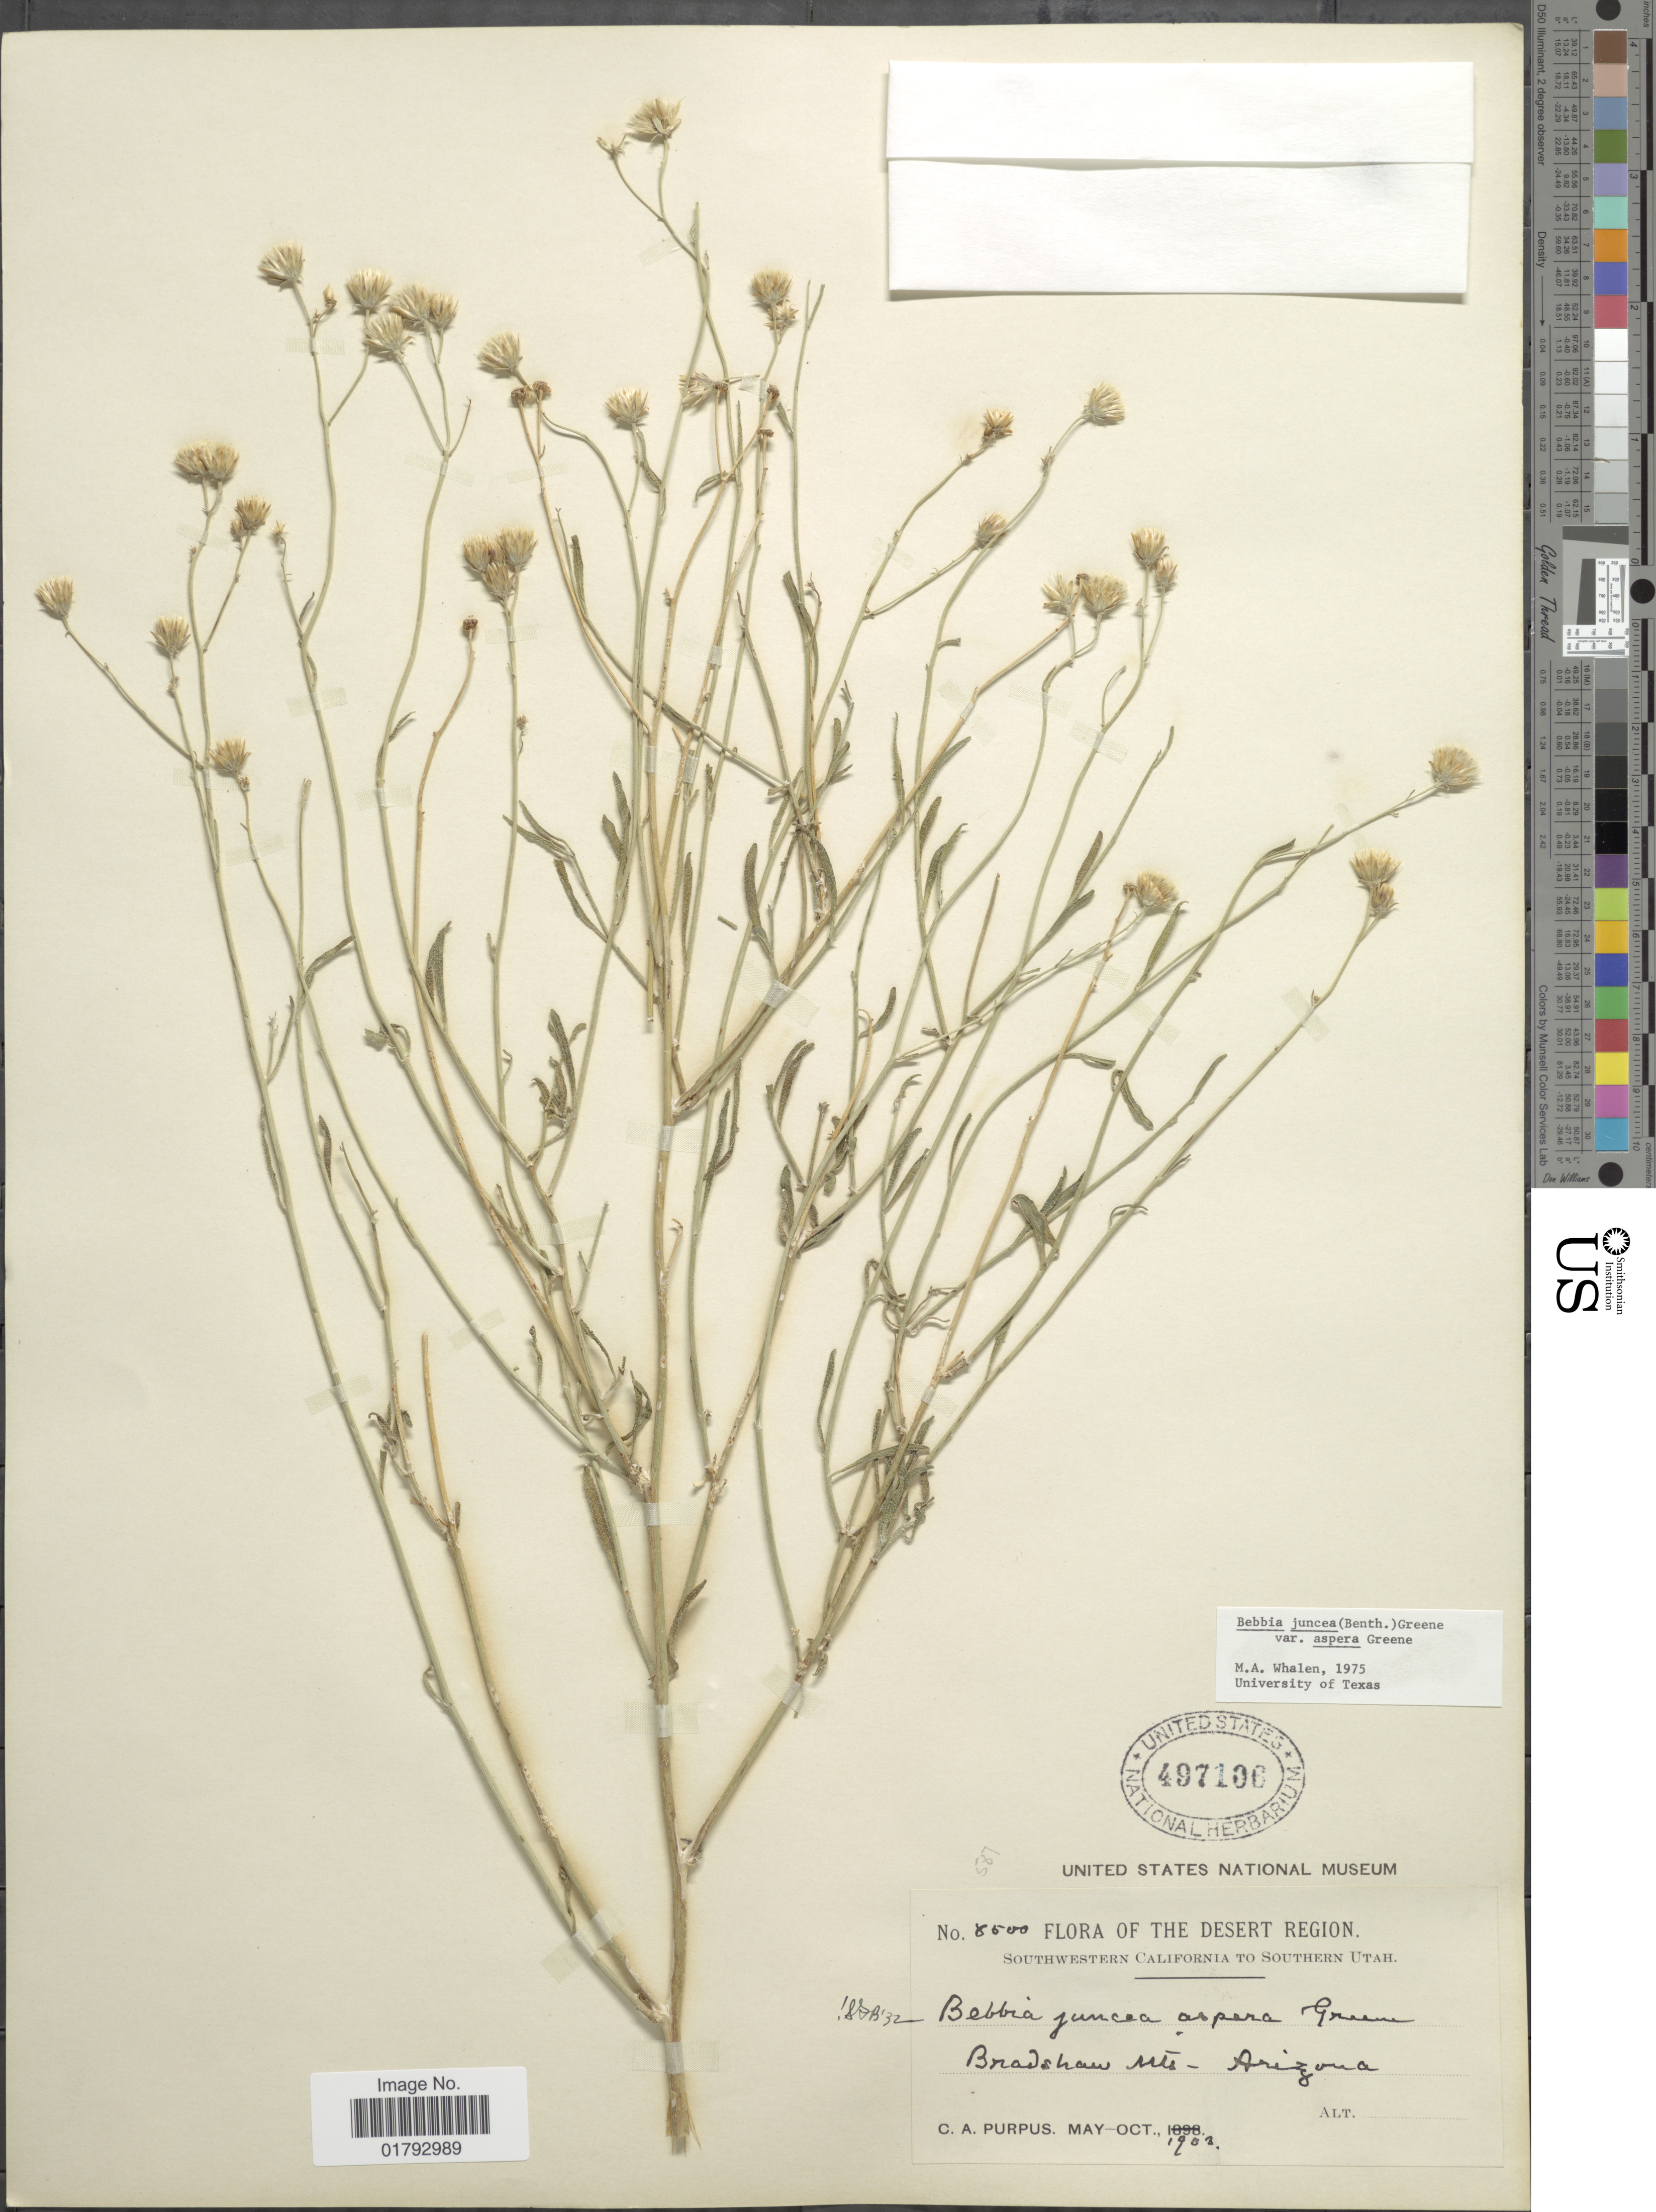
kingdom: Plantae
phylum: Tracheophyta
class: Magnoliopsida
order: Asterales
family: Asteraceae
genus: Bebbia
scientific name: Bebbia juncea var. aspera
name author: Greene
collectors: C. A. Purpus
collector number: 8500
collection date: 1902-05/1902-10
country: United States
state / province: Arizona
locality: Bradshaw Mts. - Arizona.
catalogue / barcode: US 497106